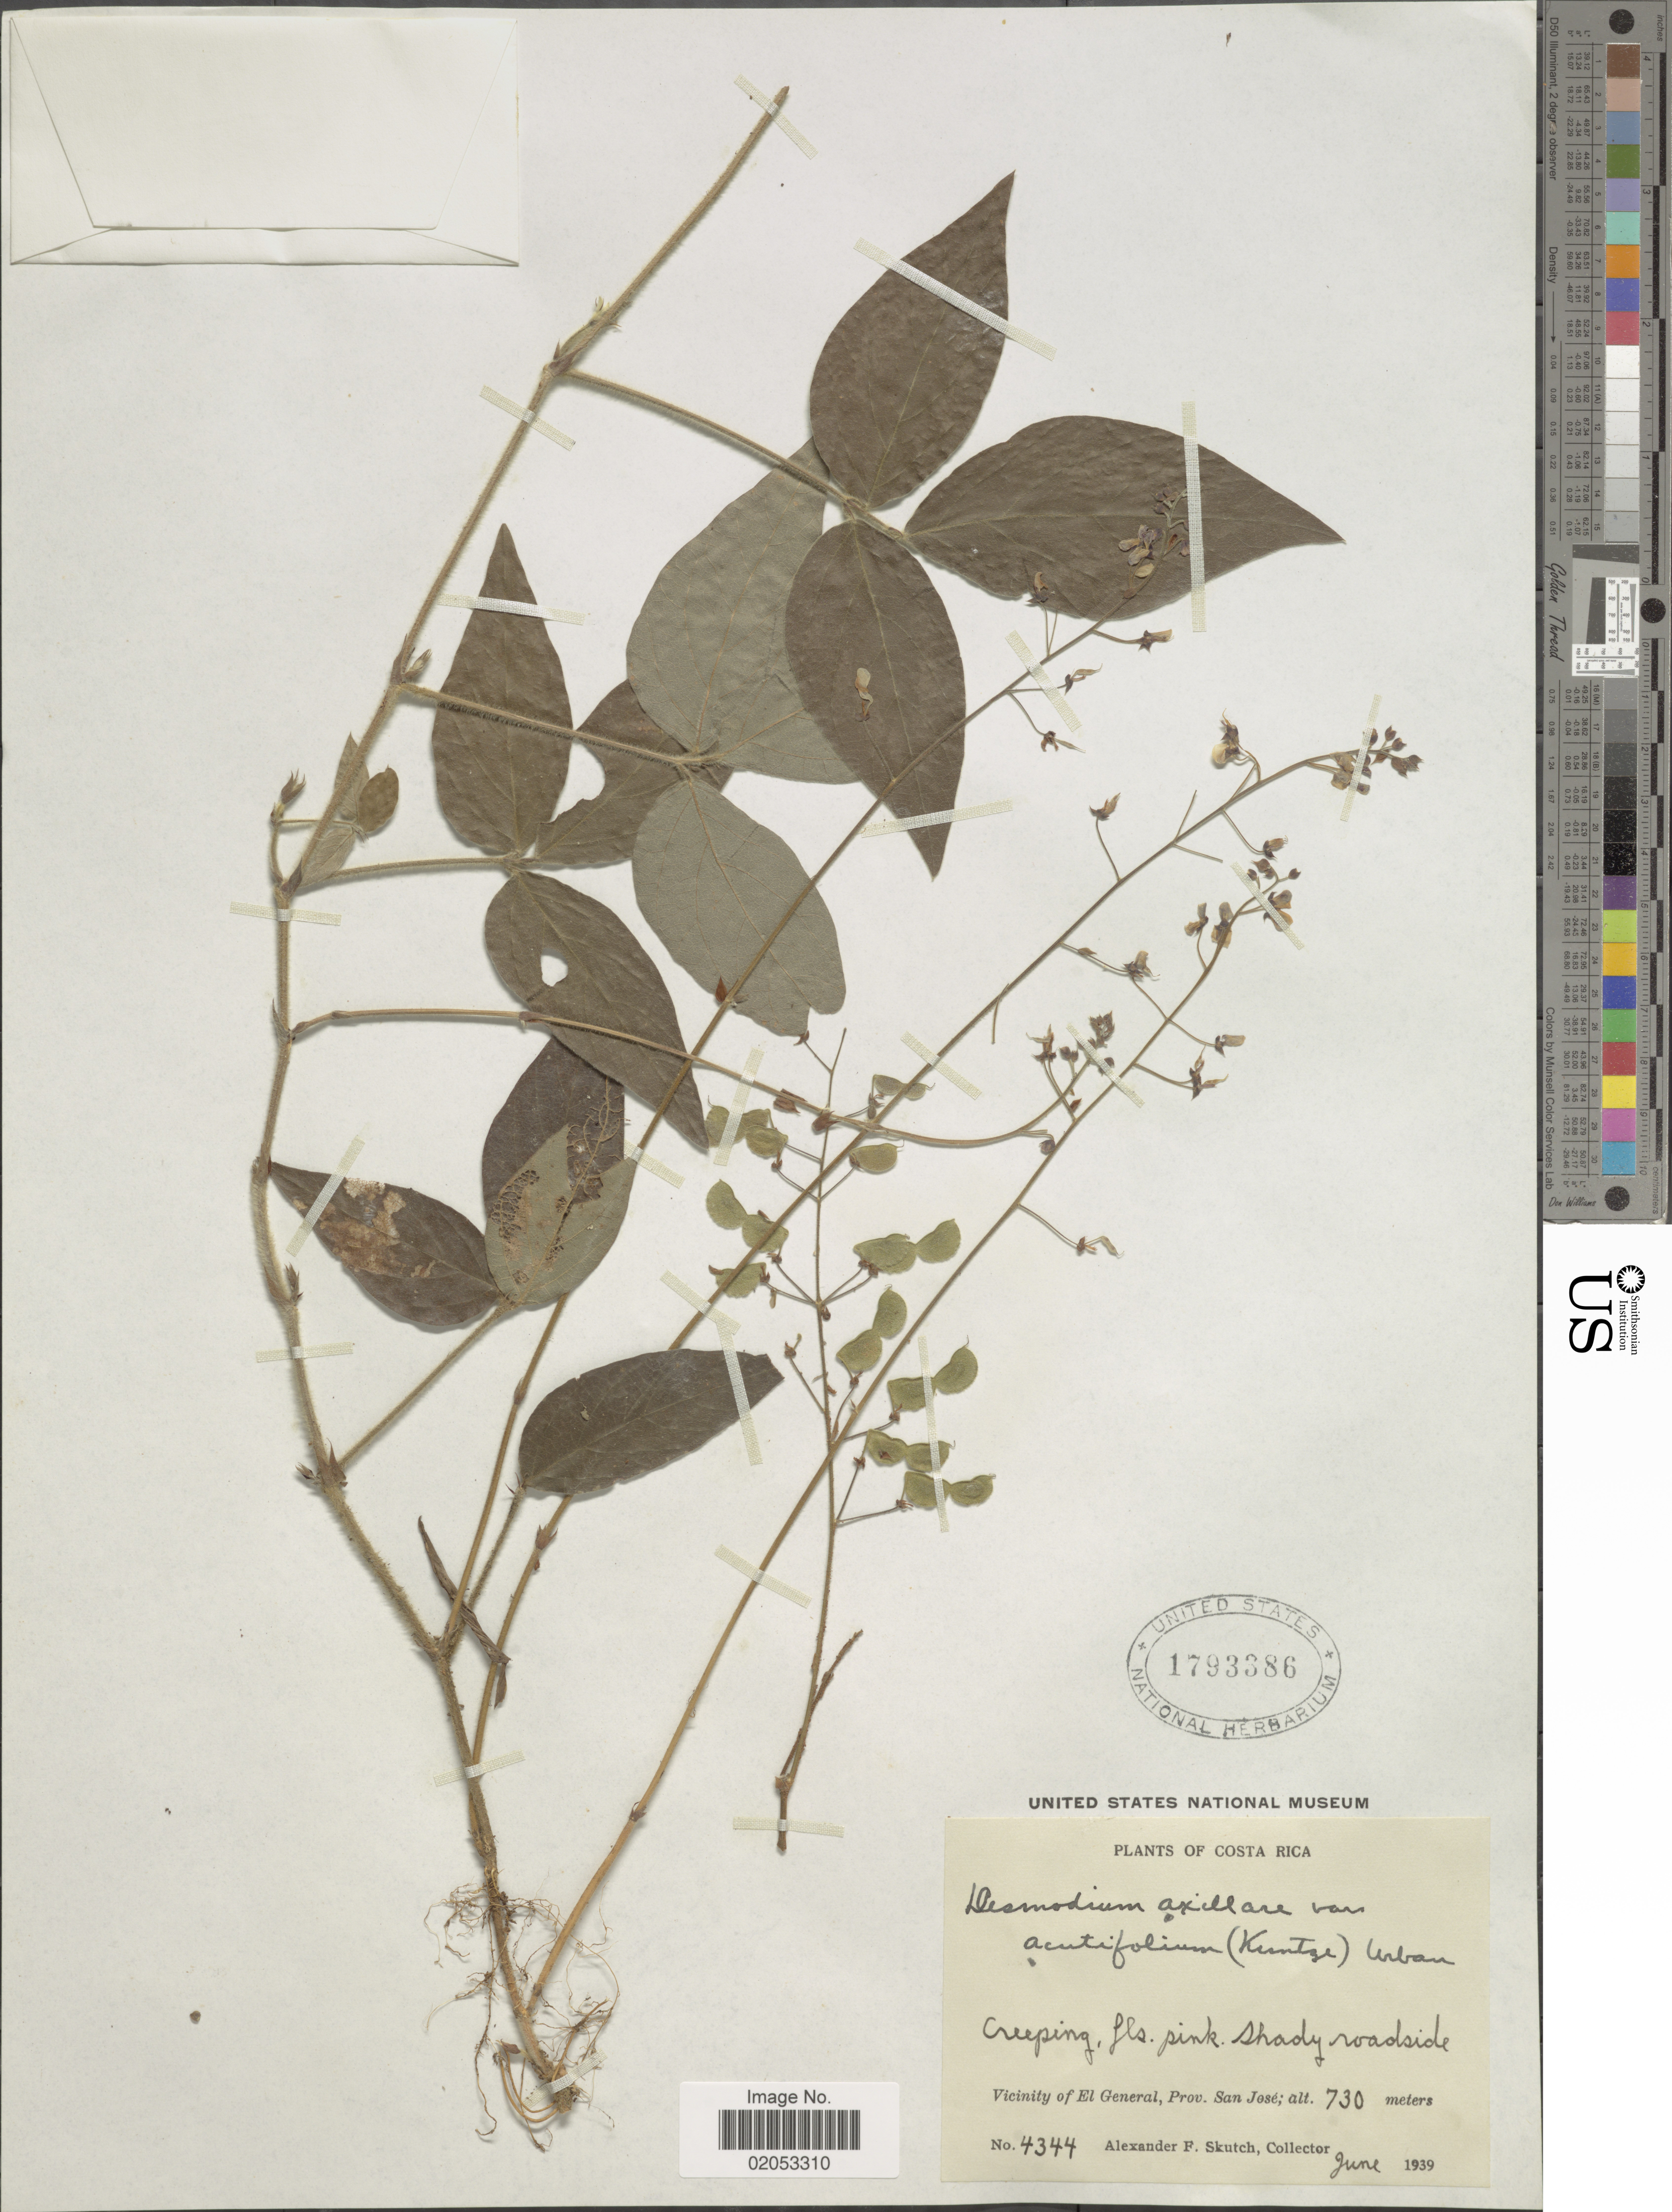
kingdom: Plantae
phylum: Tracheophyta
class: Magnoliopsida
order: Fabales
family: Fabaceae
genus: Desmodium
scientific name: Desmodium axillare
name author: (Sw.) DC.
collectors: A. F. Skutch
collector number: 4344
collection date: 1939-06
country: Costa Rica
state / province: San José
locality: Vicinity of El General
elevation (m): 730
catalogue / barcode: US 1793386